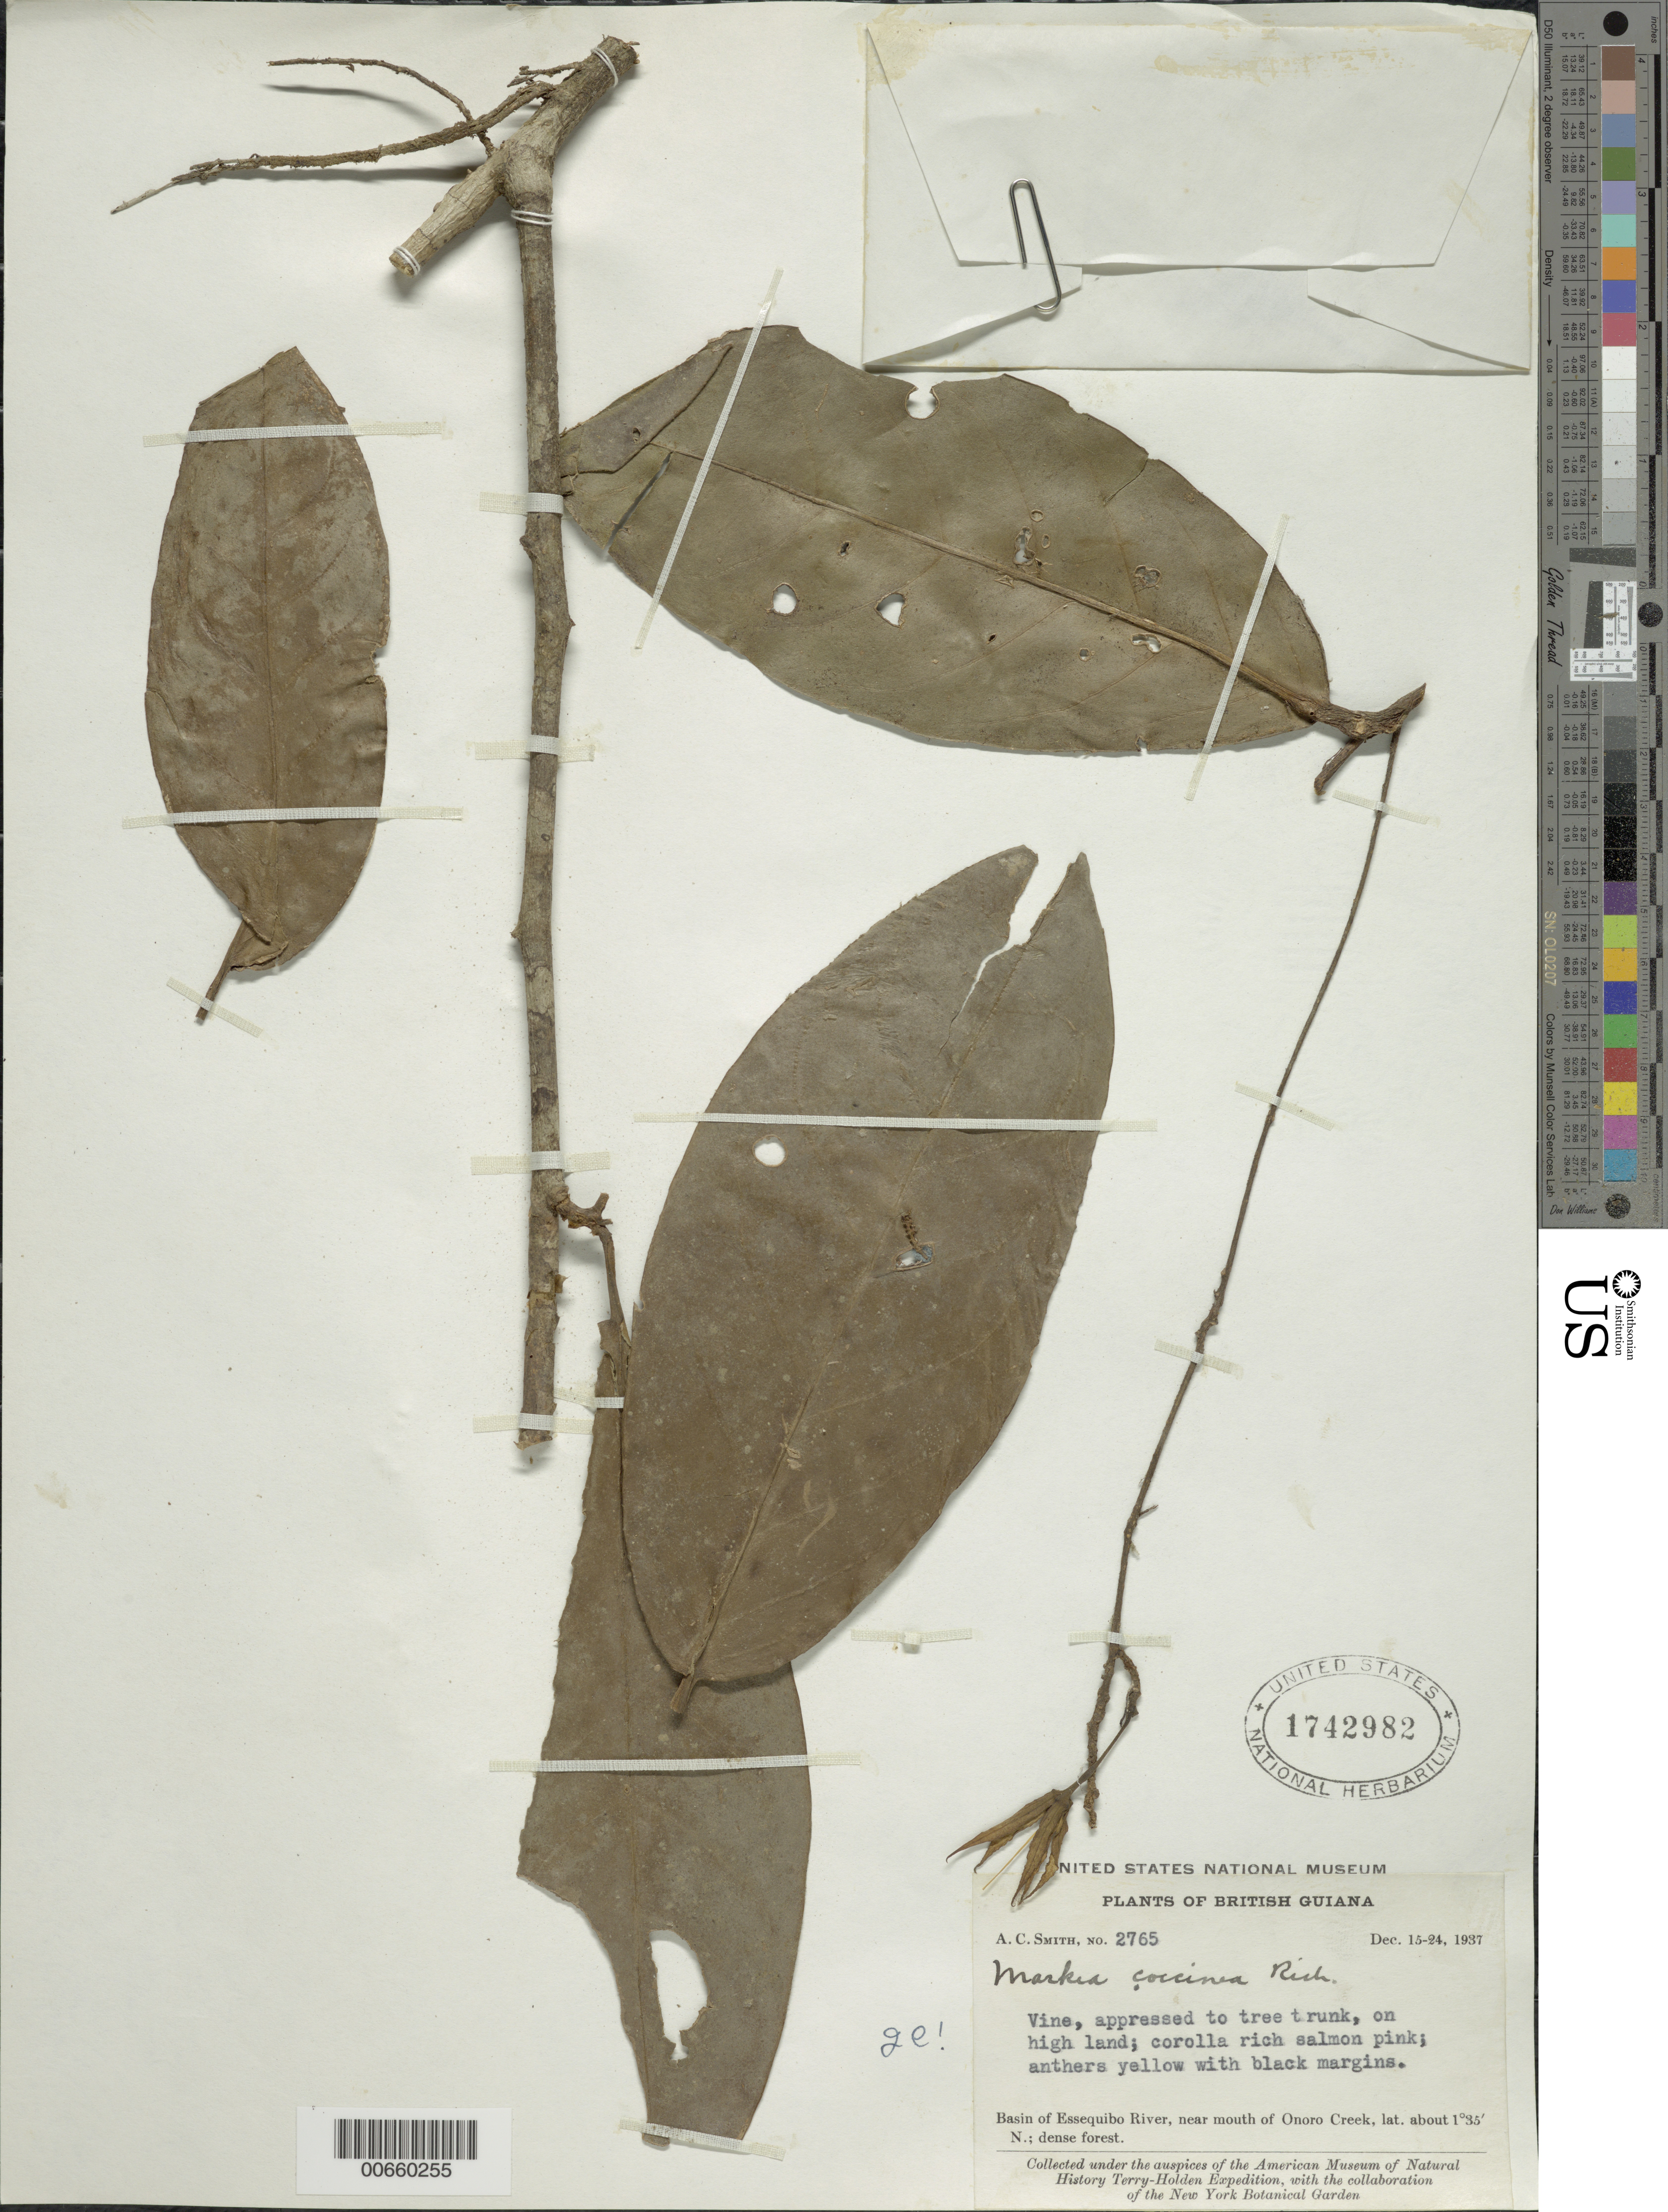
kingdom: Plantae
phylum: Tracheophyta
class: Magnoliopsida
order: Solanales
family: Solanaceae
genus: Markea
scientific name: Markea coccinea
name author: Rich.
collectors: A. C. Smith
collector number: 2765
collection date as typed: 15-Dec-37 to 24-Dec-37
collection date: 1937-12-15/1937-12-24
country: Guyana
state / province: U. Takutu-U. Essequibo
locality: Onoro Creek (near mouth), Essequibo River basin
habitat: High land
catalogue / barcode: US 1742982